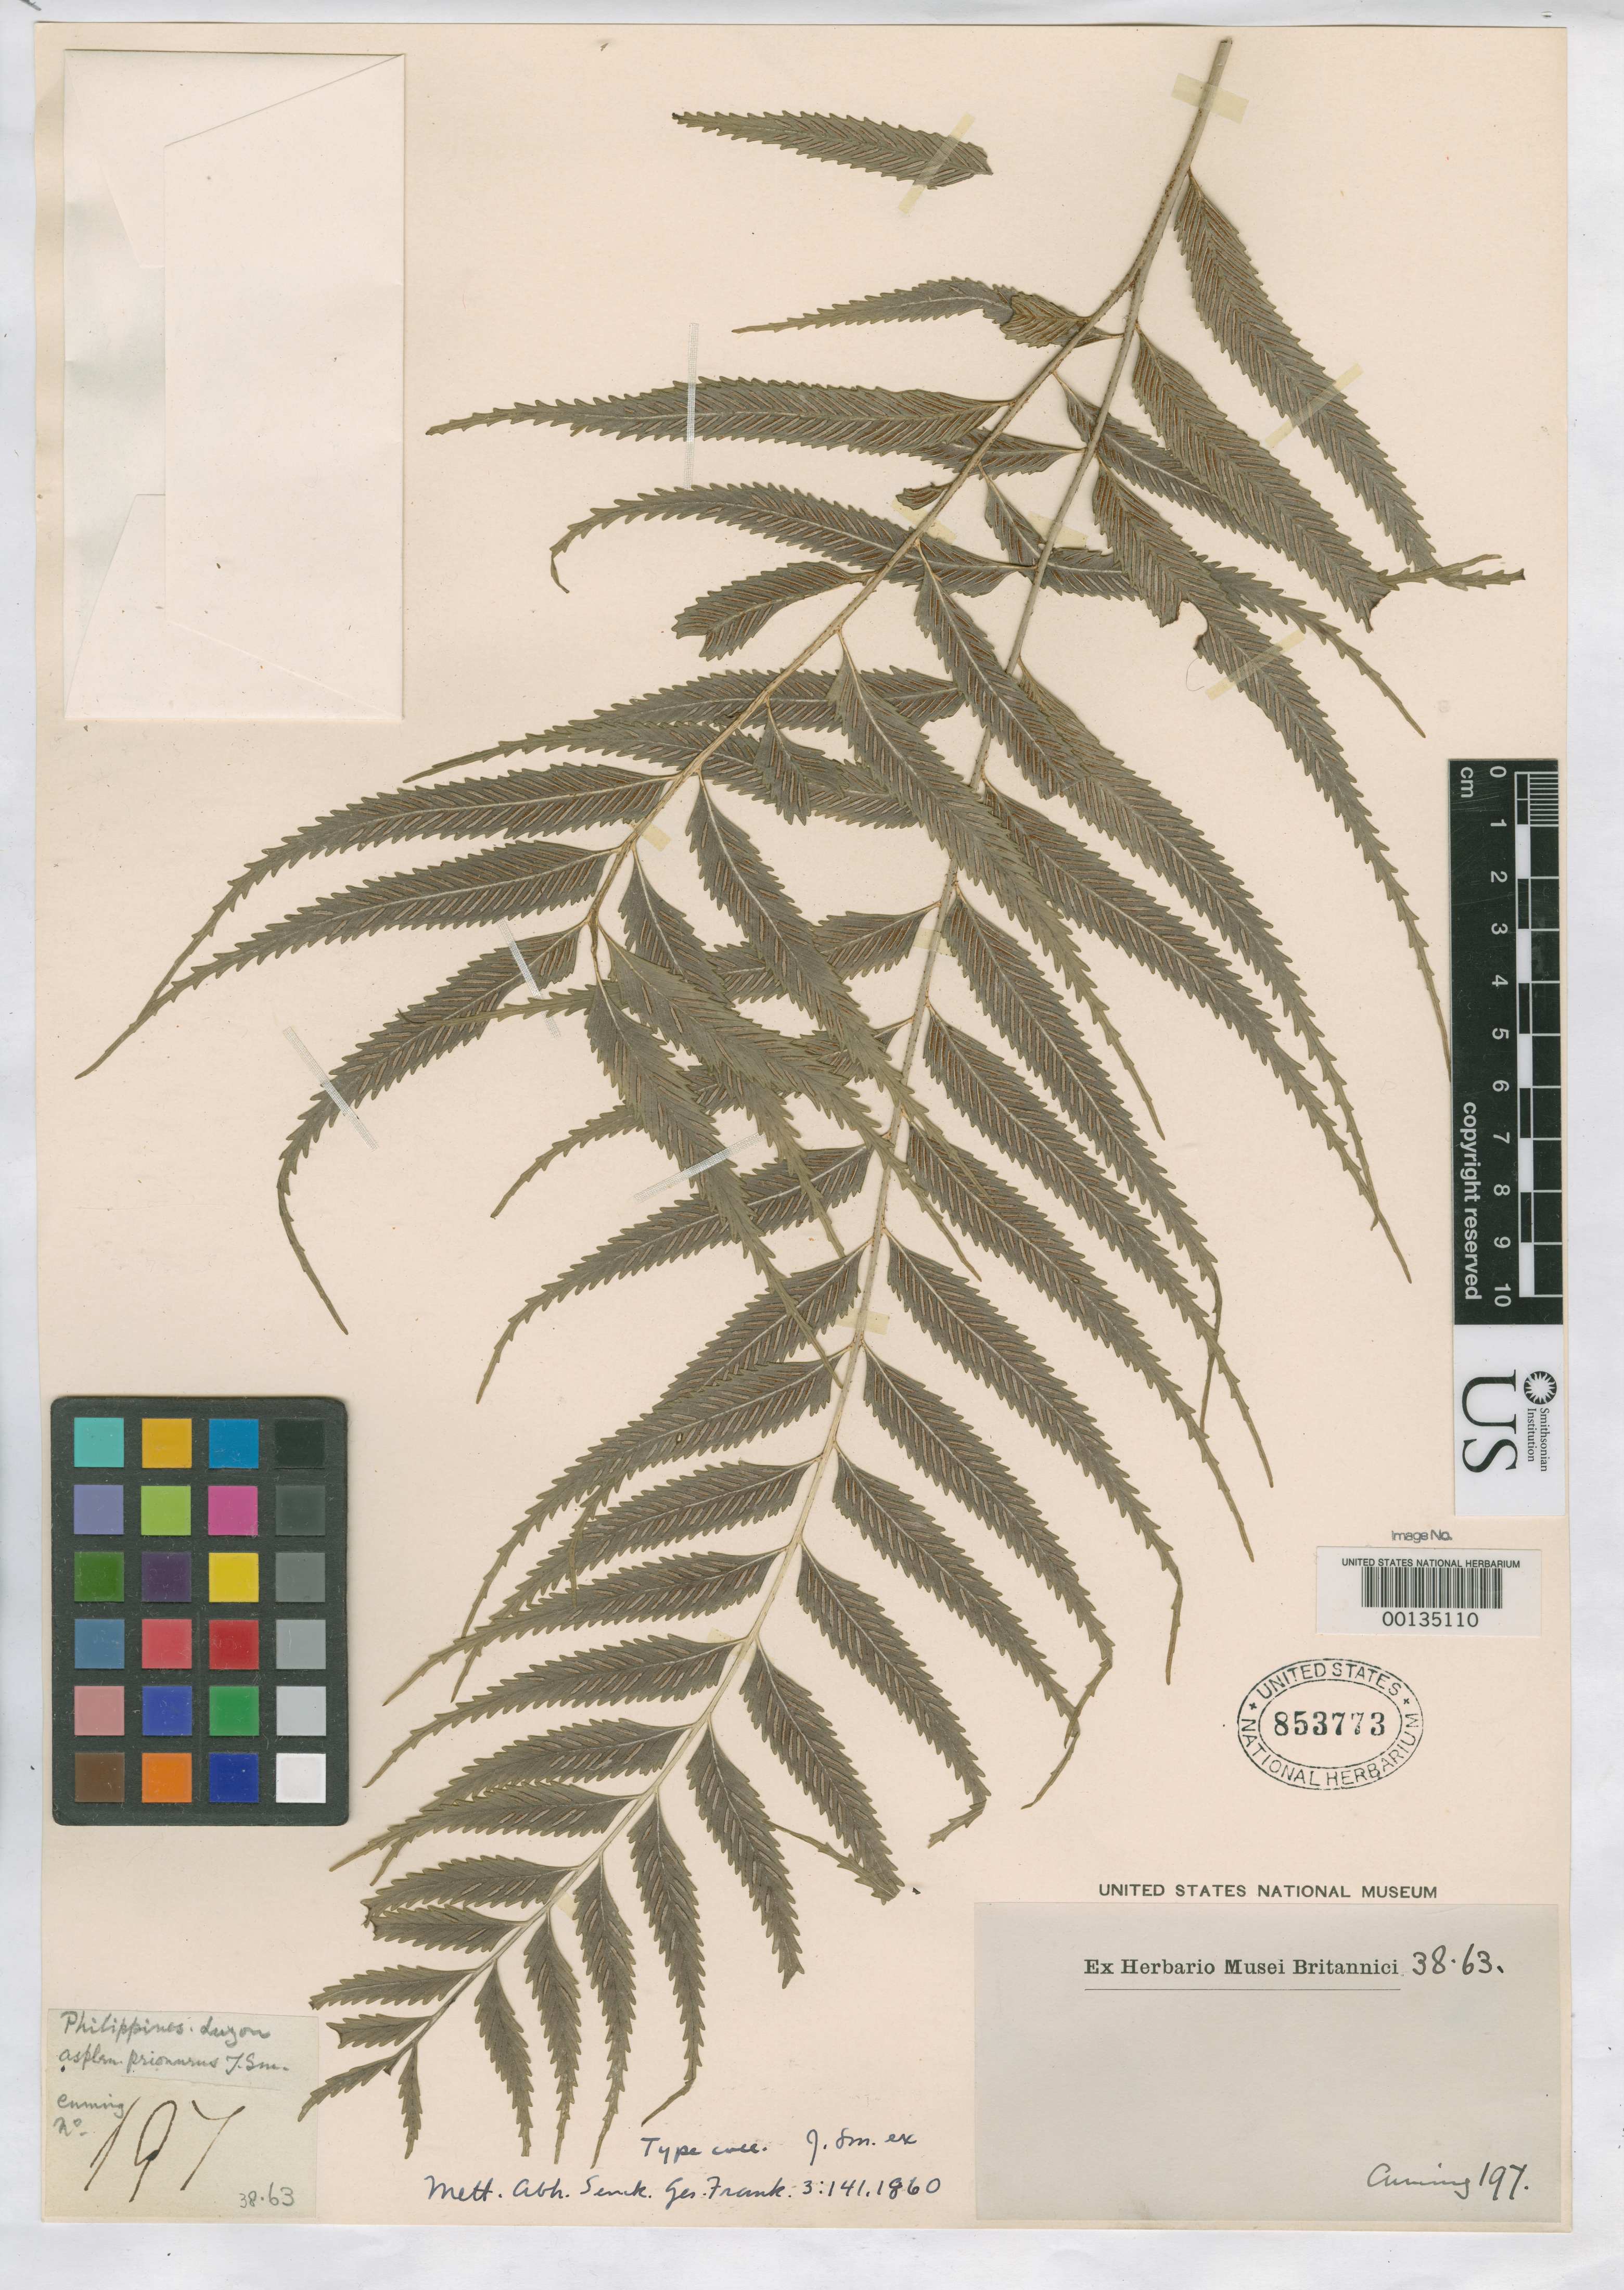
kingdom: Plantae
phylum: Tracheophyta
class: Polypodiopsida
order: Polypodiales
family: Aspleniaceae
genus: Asplenium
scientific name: Asplenium prionurus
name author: J. Sm. ex Mett.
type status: Type Collection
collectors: H. Cuming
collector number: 197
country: Philippines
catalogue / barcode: US 853773